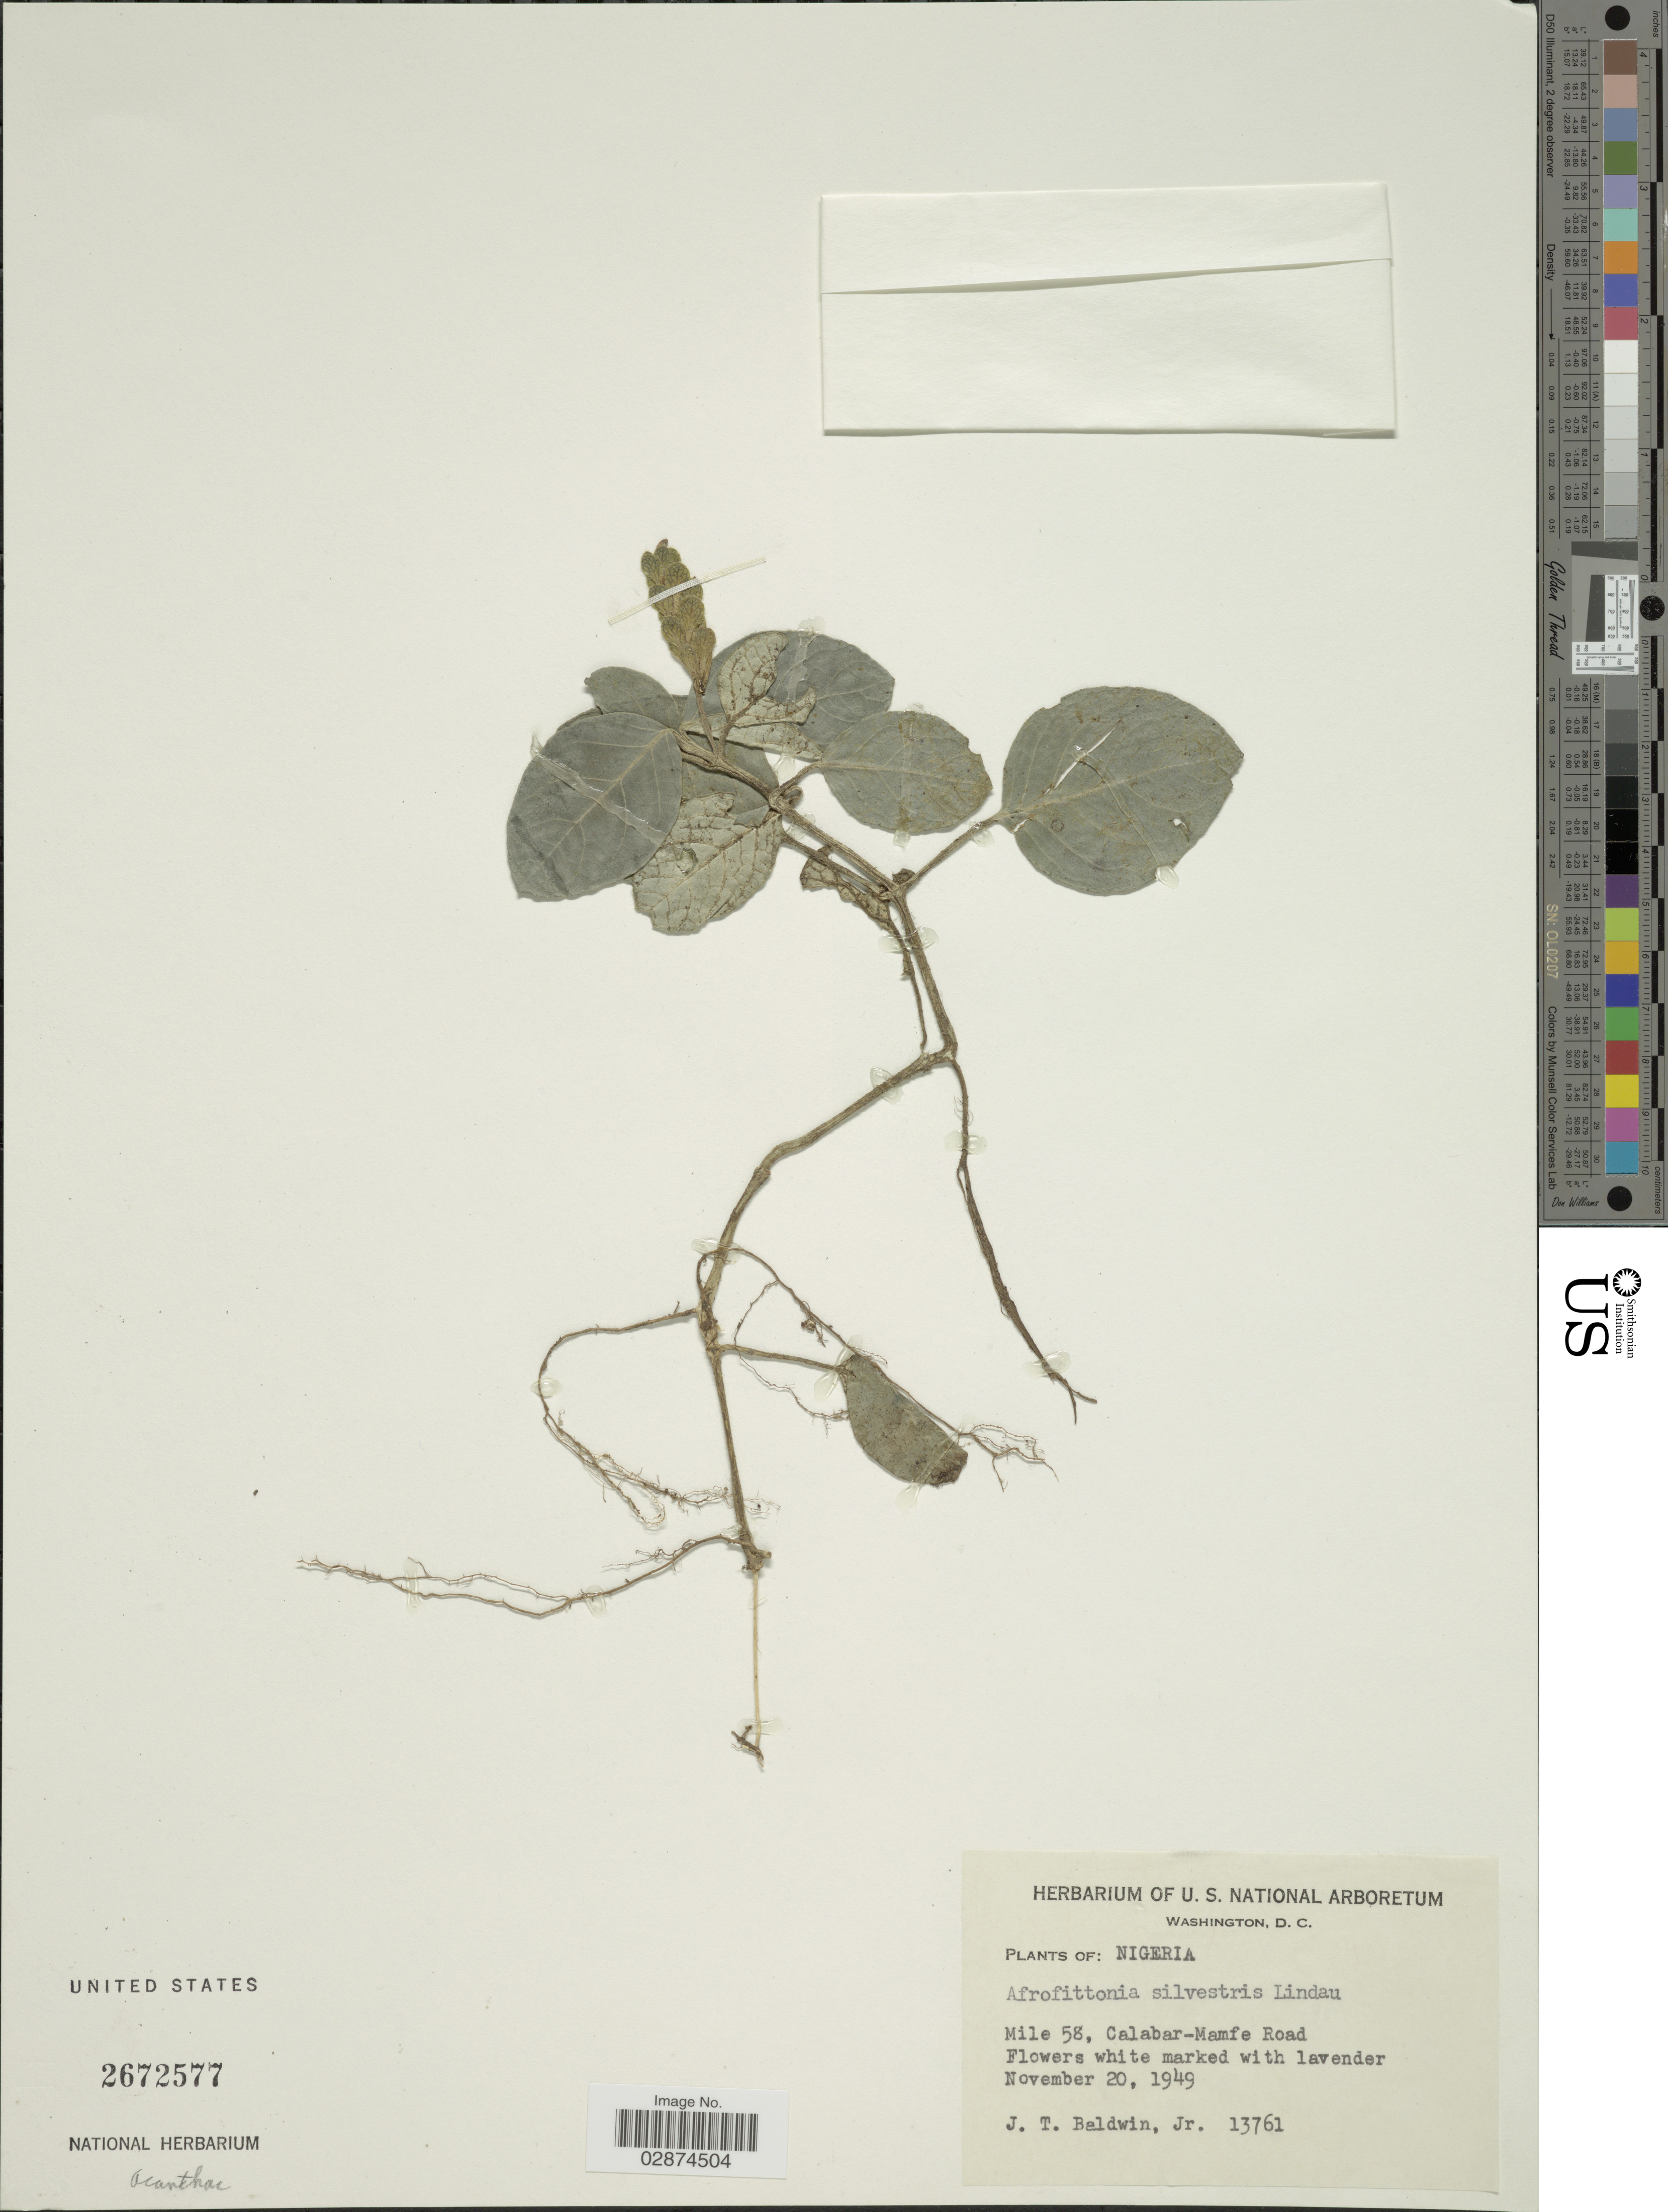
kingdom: Plantae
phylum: Tracheophyta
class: Magnoliopsida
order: Lamiales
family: Acanthaceae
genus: Afrofittonia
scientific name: Afrofittonia silvestris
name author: Lindau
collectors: J. T. Baldwin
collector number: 13761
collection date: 1949-11-20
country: Nigeria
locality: Mile 58, Calabar-Mamfe Road.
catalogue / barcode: US 2672577